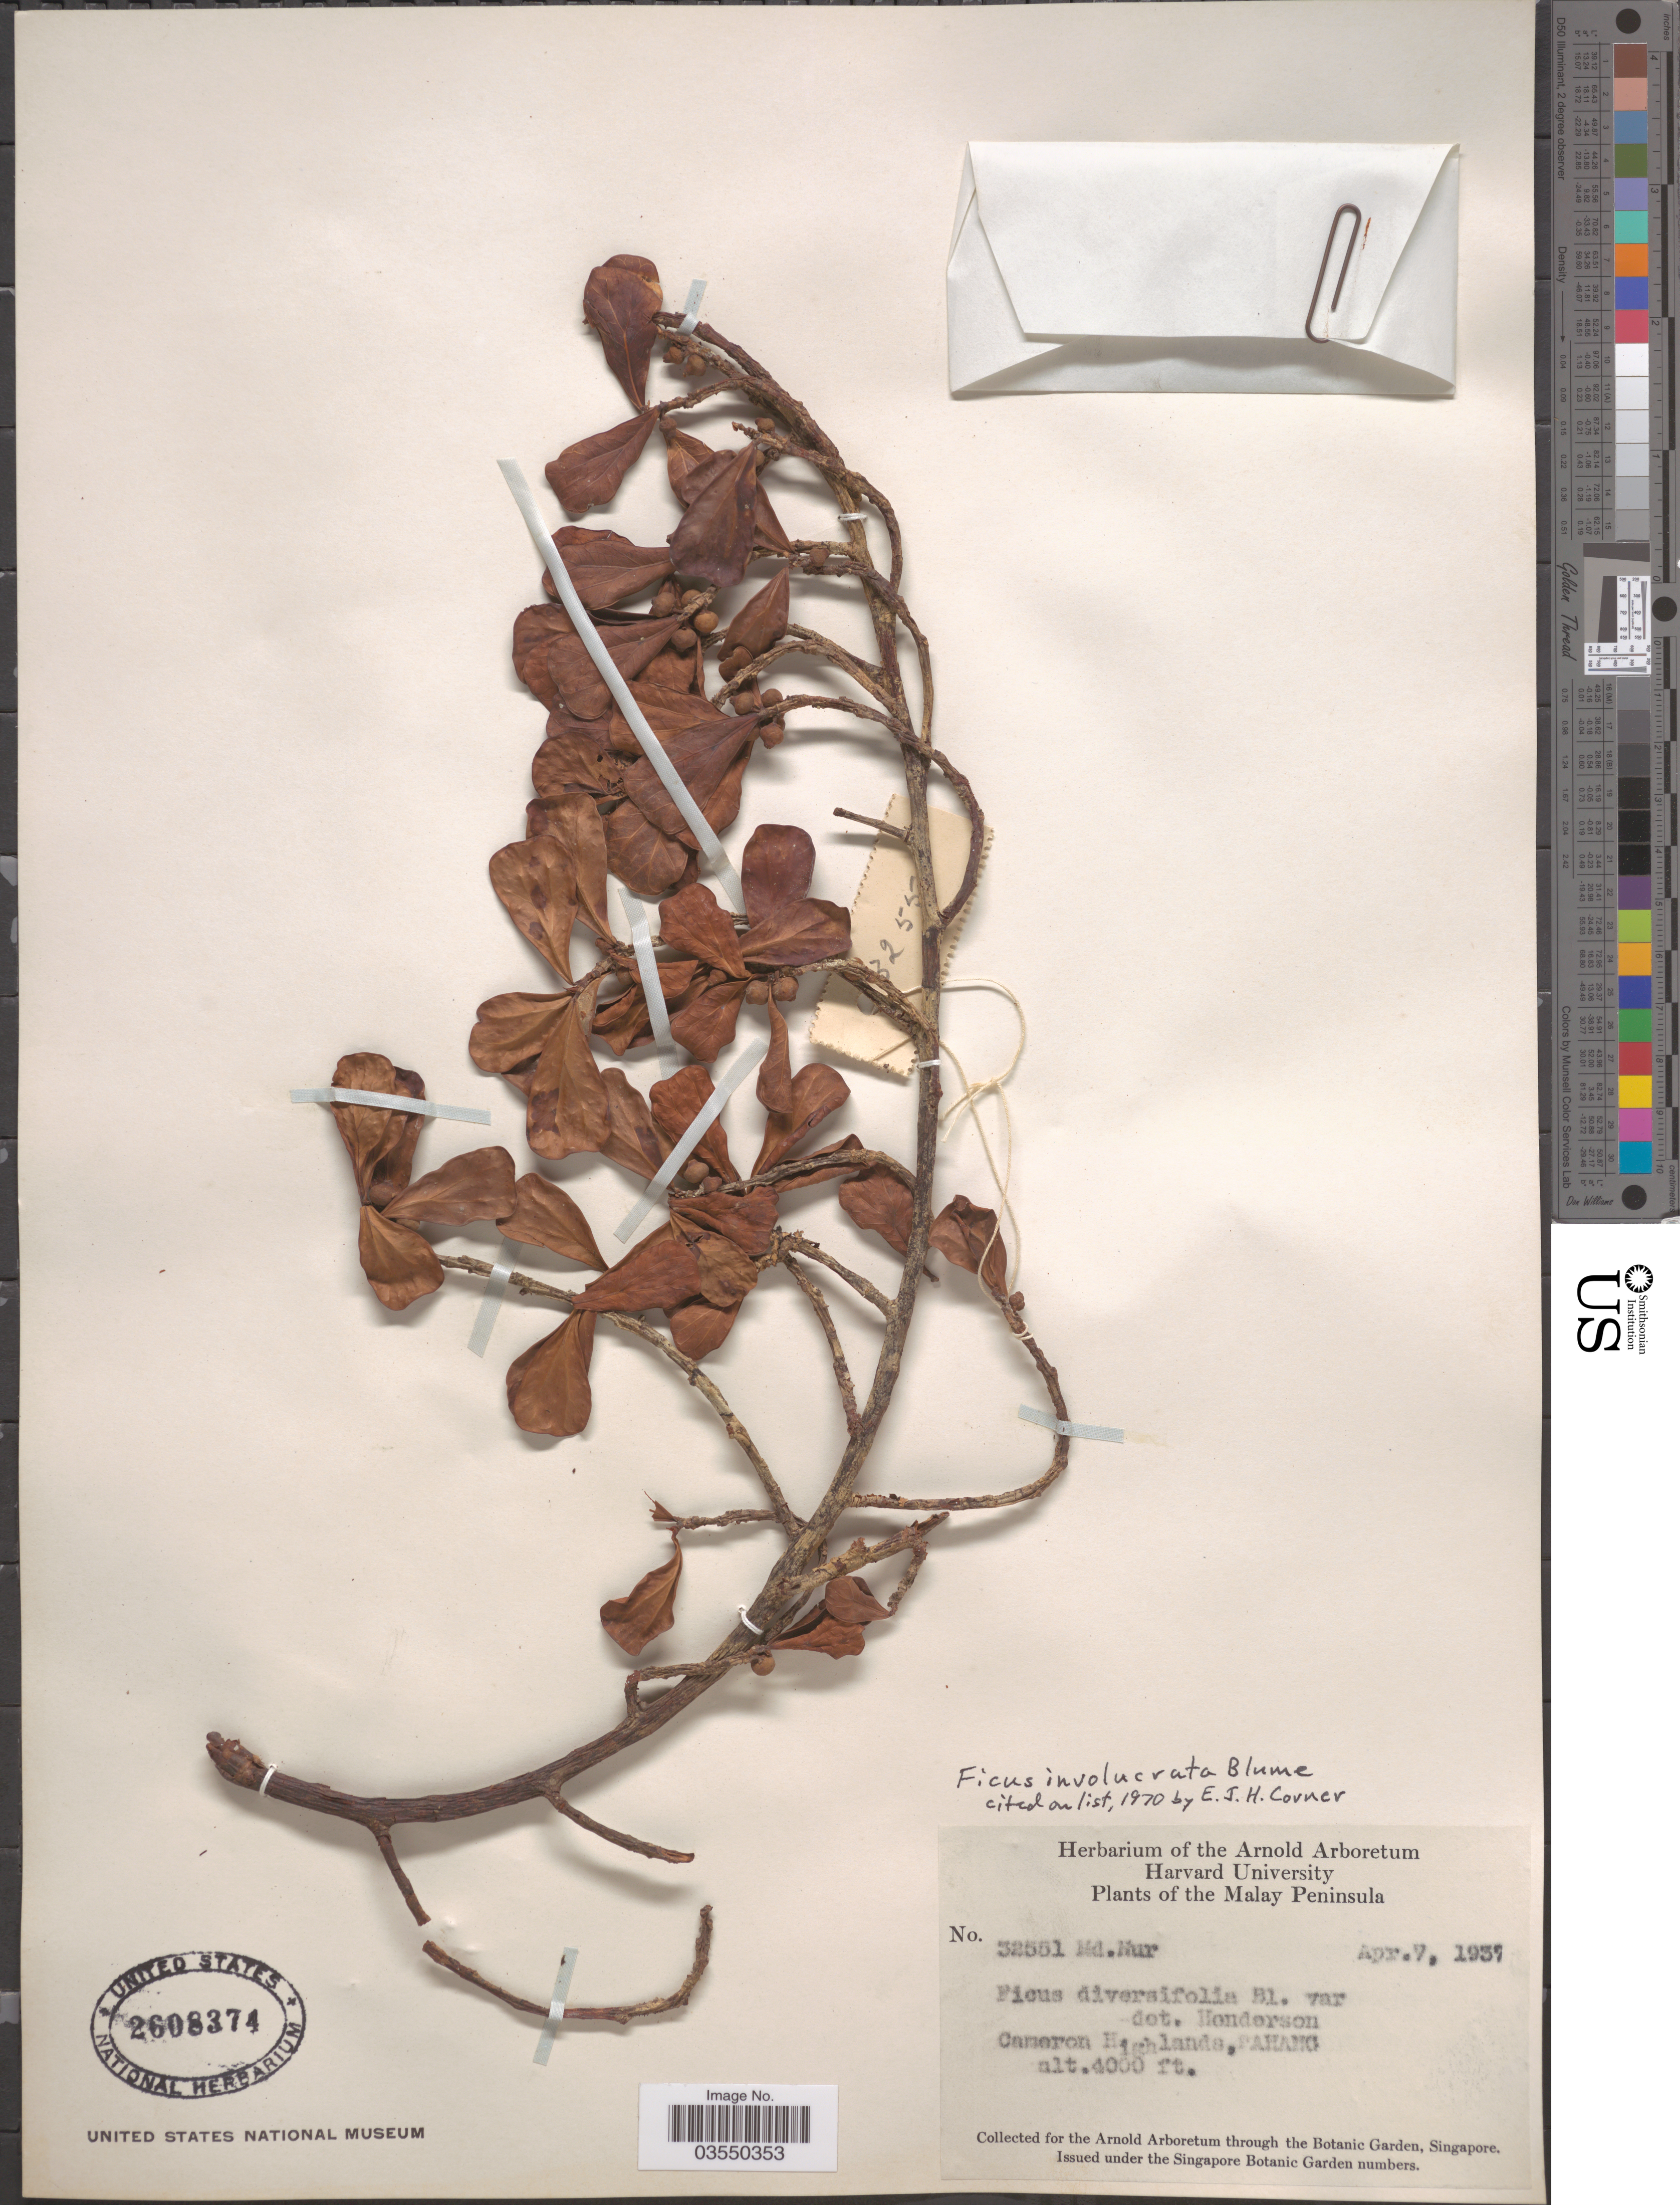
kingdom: Plantae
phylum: Tracheophyta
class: Magnoliopsida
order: Rosales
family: Moraceae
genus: Ficus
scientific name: Ficus involucrata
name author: Blume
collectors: M. Nur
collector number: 32551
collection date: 1937-04-07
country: Malaysia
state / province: Pahang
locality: Malay Peninsula. Cameron Highlands.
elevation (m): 1219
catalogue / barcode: US 2608374